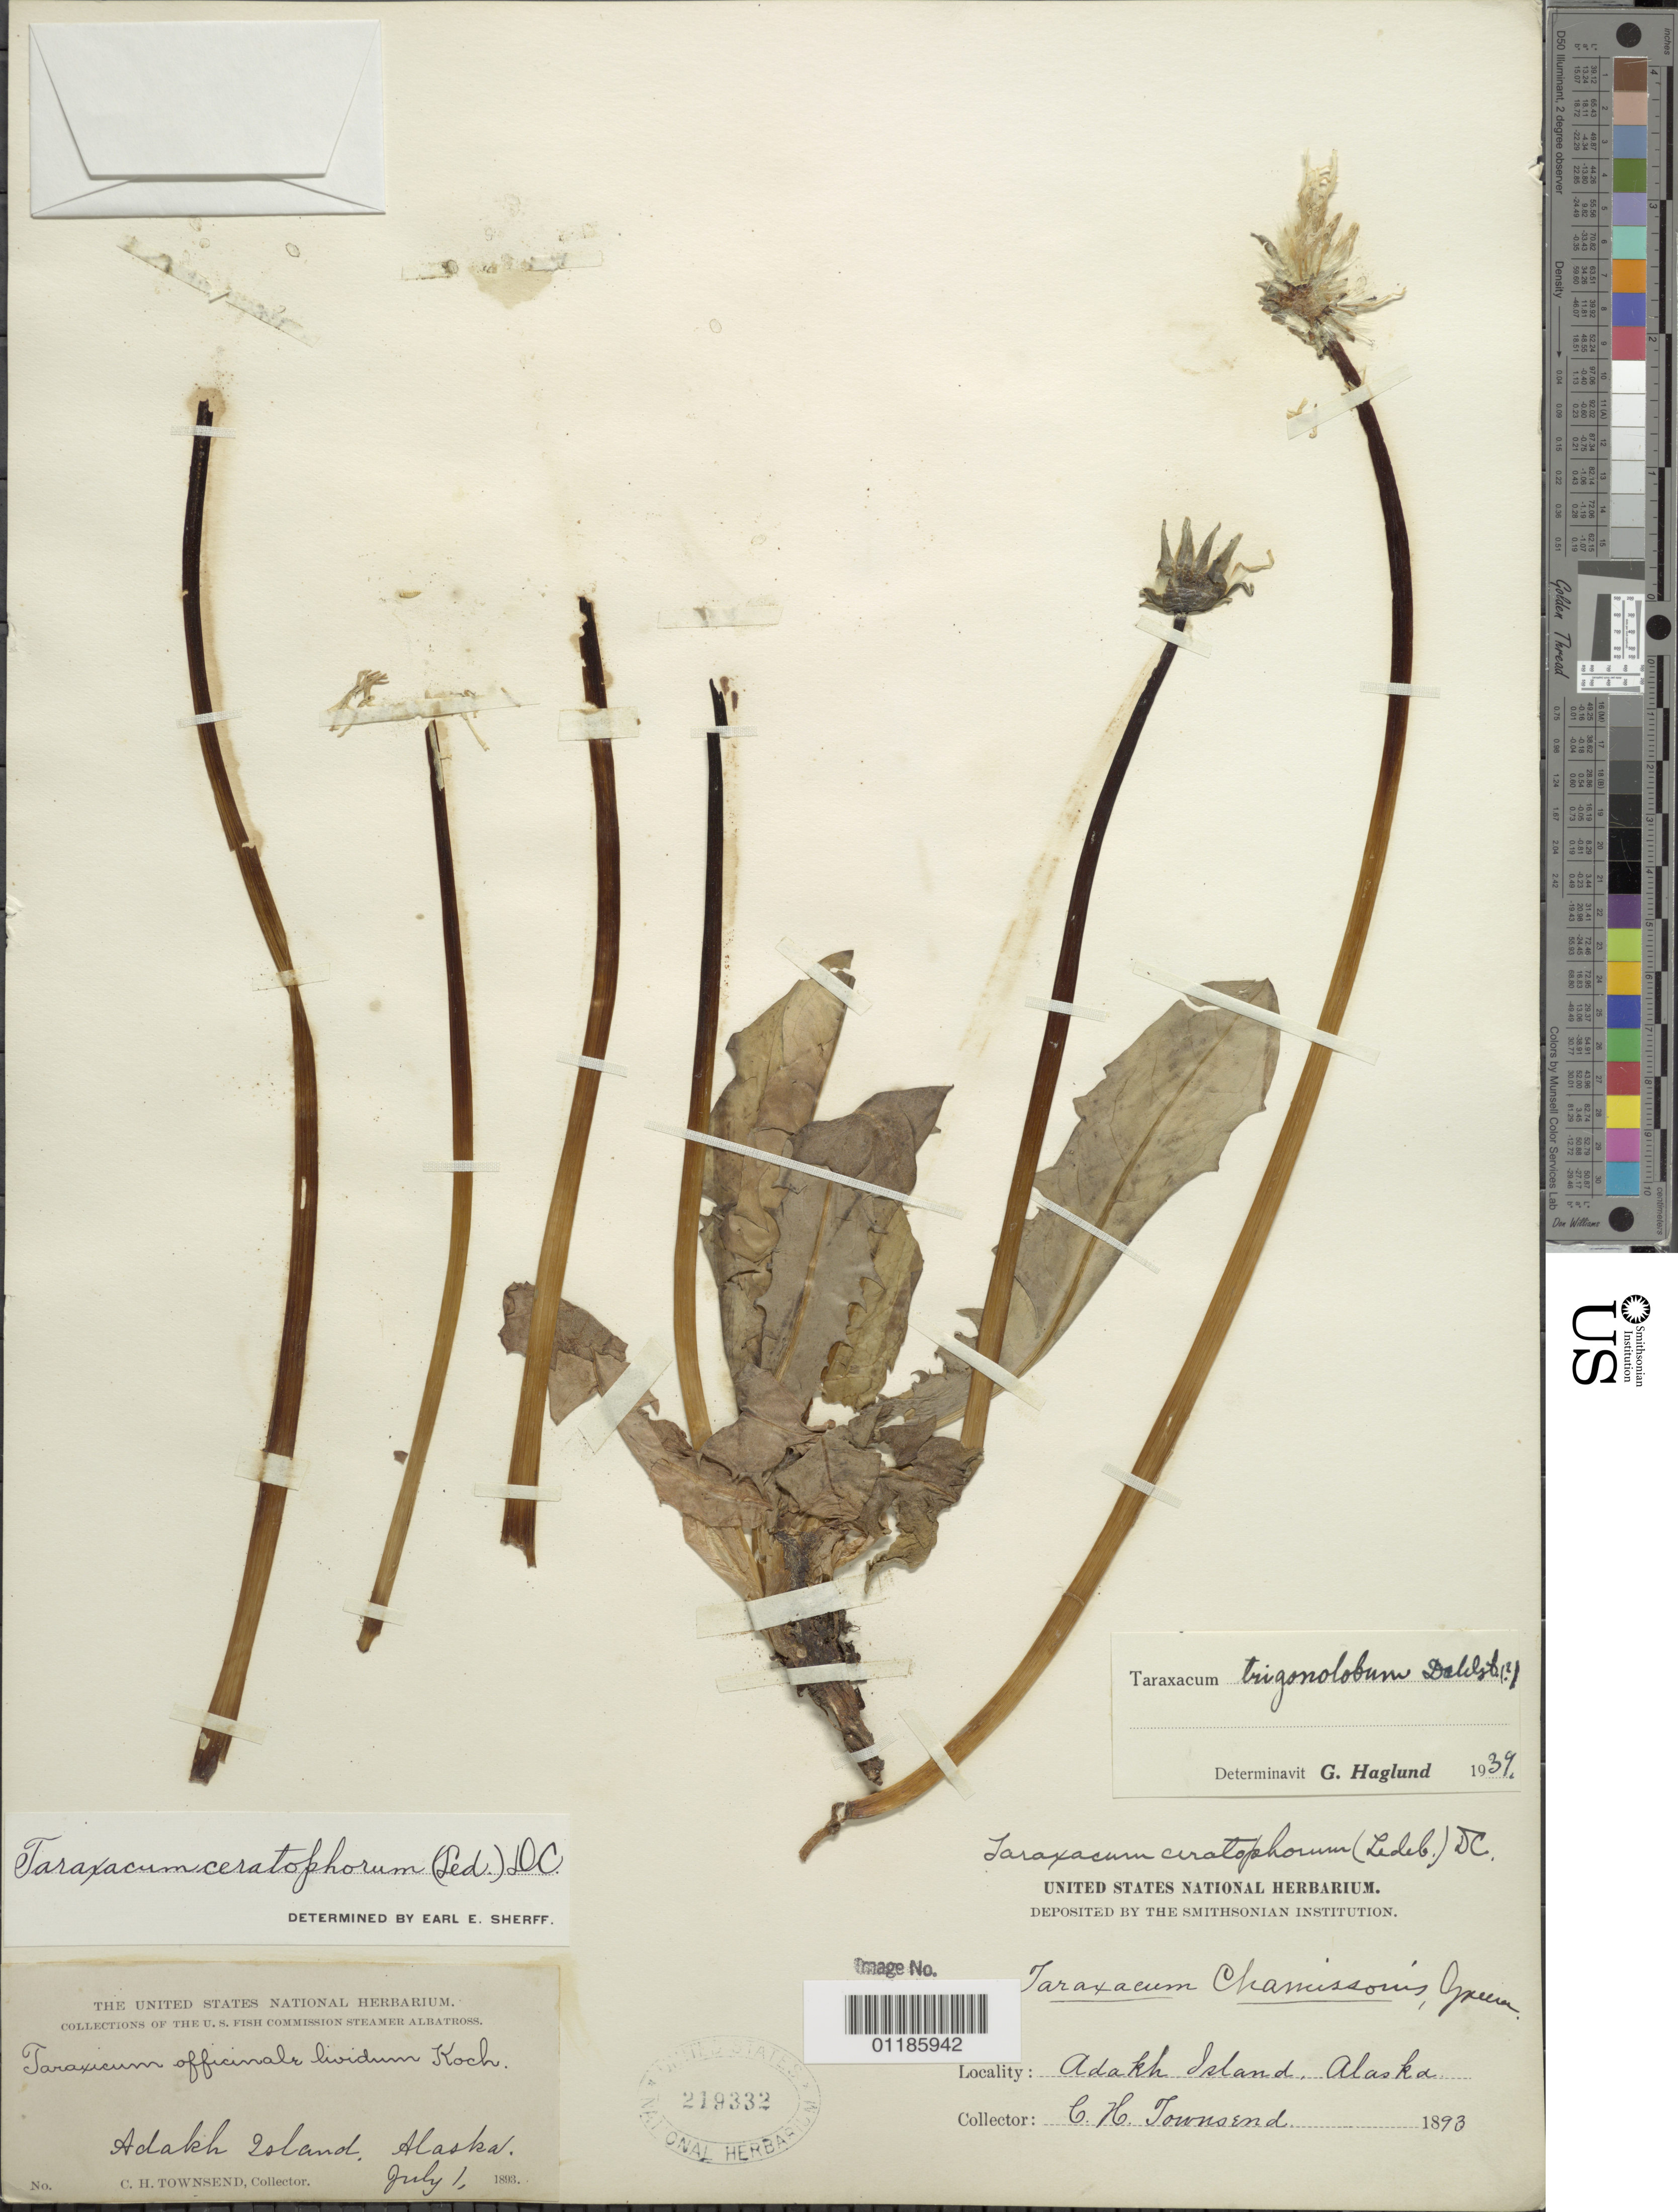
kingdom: Plantae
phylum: Tracheophyta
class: Magnoliopsida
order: Asterales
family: Asteraceae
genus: Taraxacum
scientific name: Taraxacum trigonolobum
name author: Dahlst.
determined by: Haglund, G.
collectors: C. H. Townsend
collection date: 1893-07-01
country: United States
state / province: Alaska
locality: Adakh Island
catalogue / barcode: US 219332